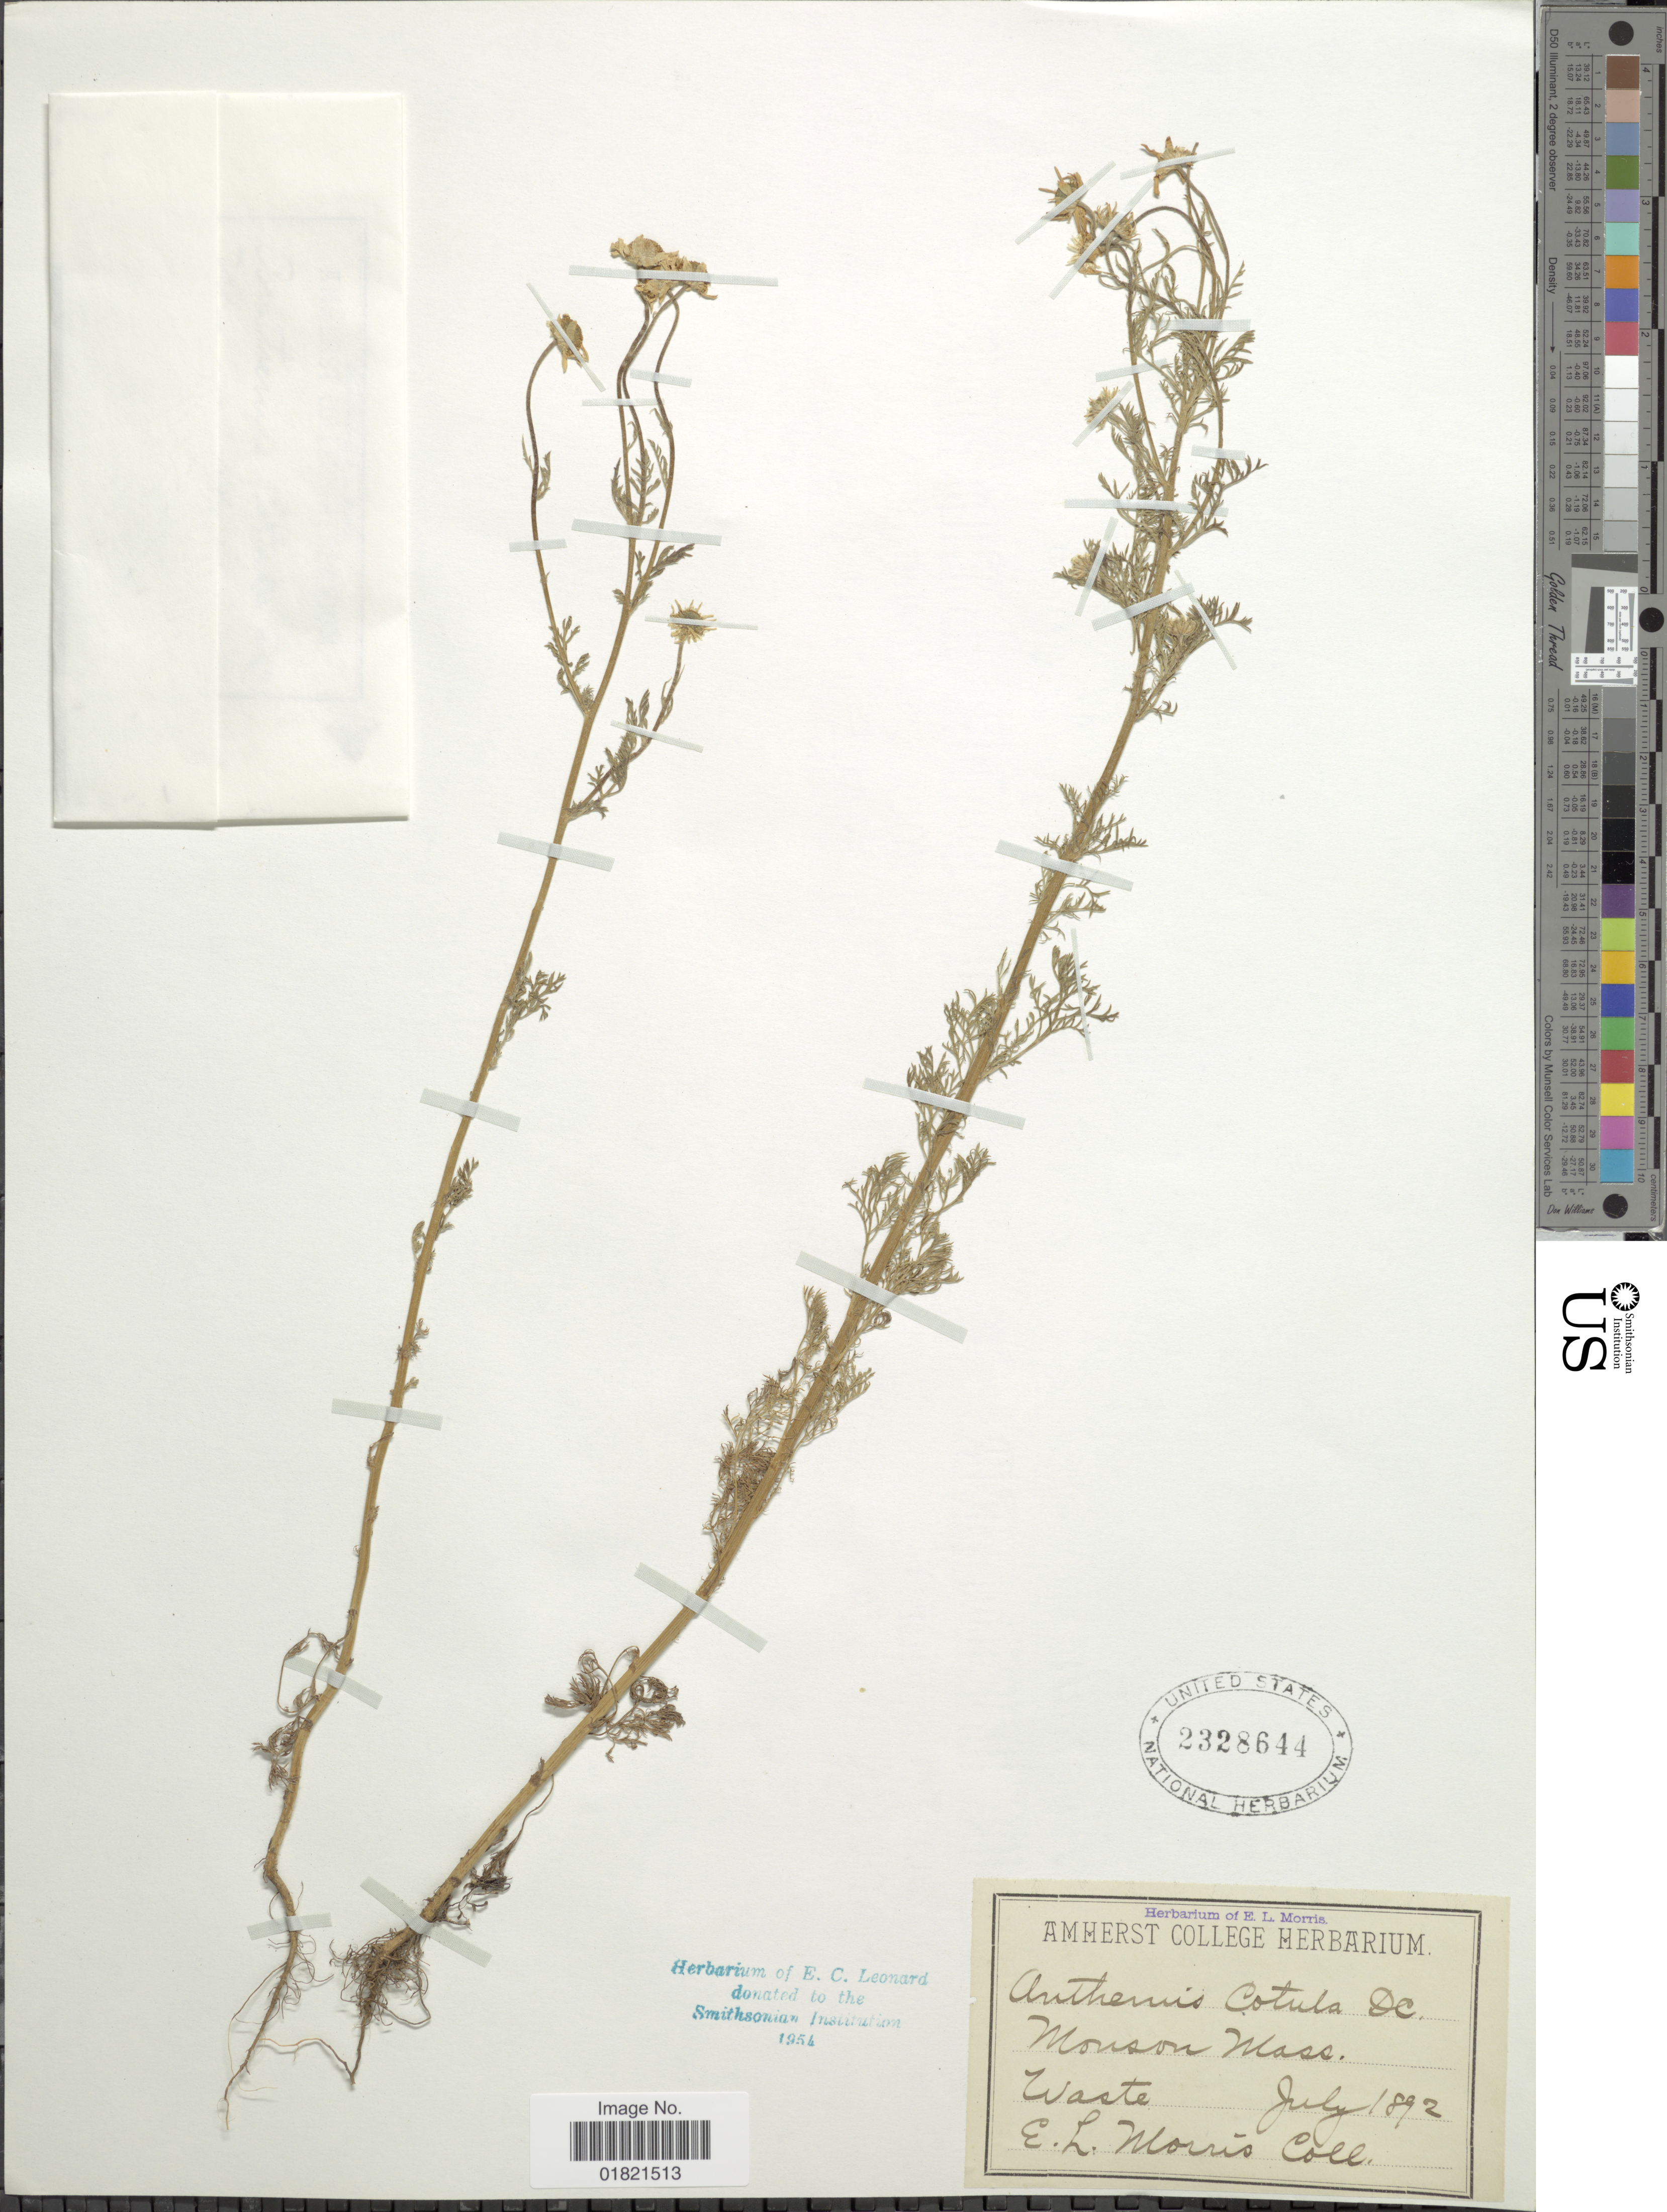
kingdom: Plantae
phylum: Tracheophyta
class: Magnoliopsida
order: Asterales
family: Asteraceae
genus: Anthemis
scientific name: Anthemis cotula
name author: L.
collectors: E. Morris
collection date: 1892-07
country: United States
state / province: Massachusetts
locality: Monson Mass.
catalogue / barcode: US 2328644